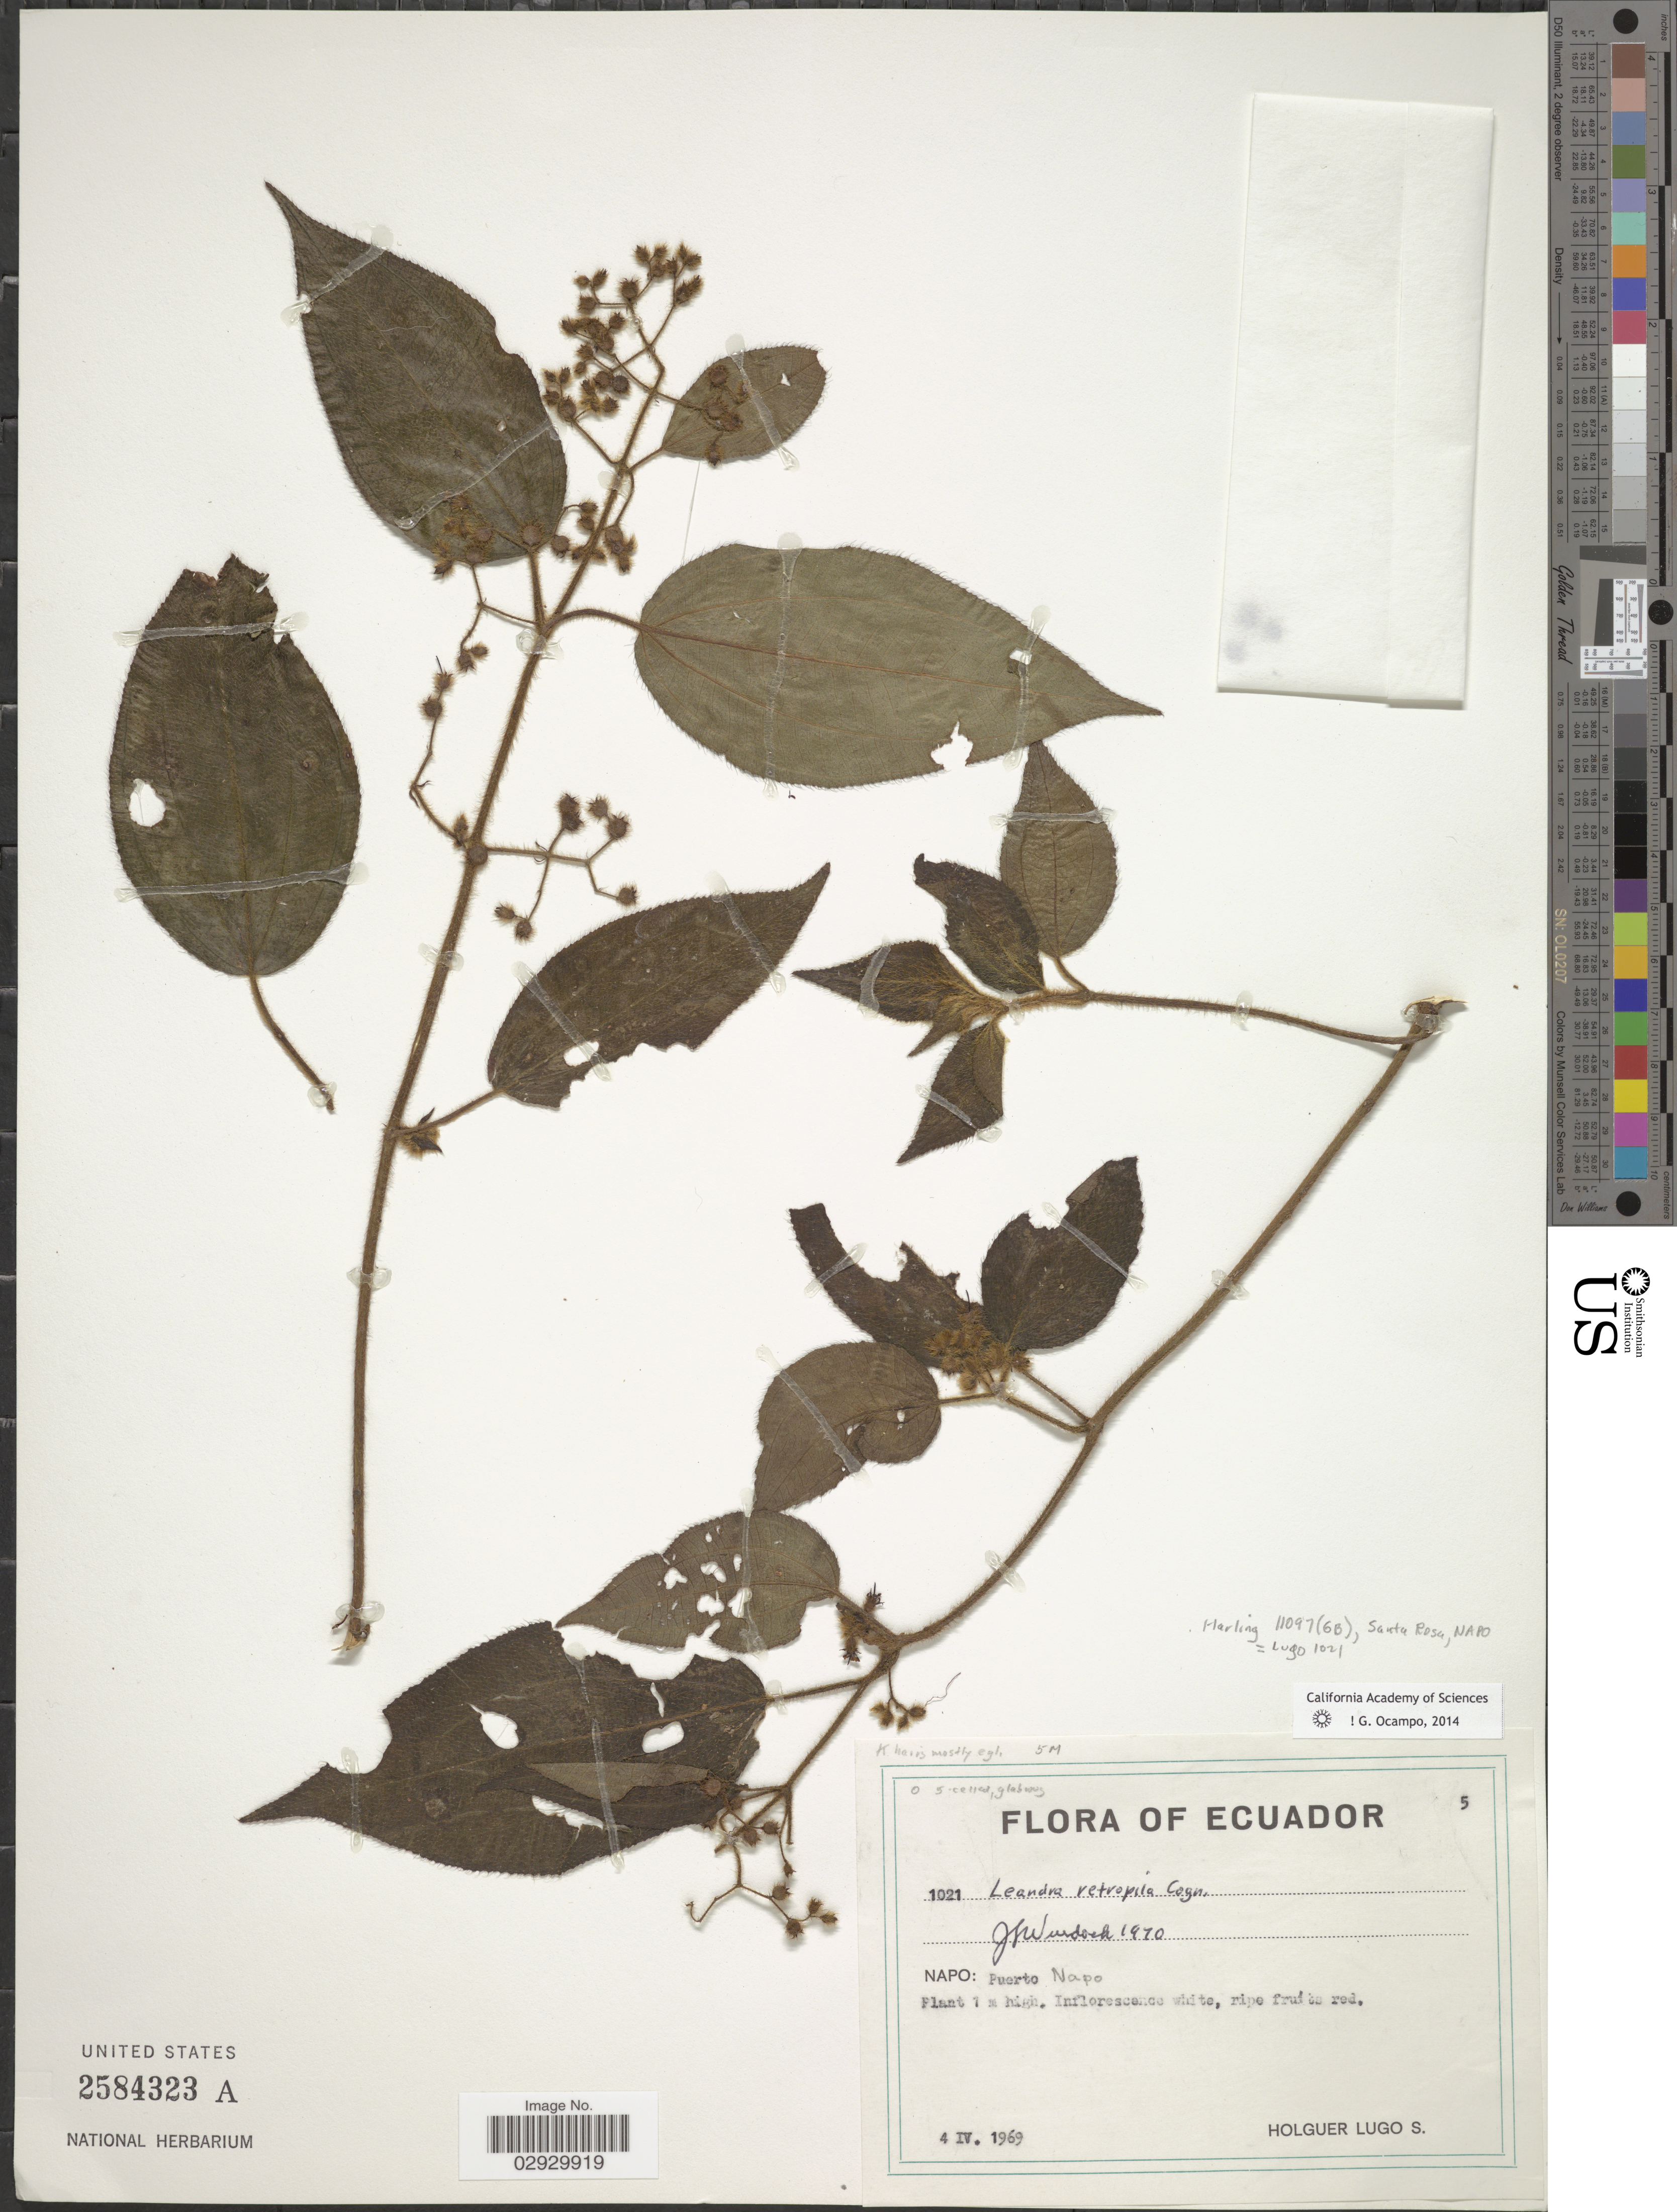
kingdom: Plantae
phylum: Tracheophyta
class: Magnoliopsida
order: Myrtales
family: Melastomataceae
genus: Leandra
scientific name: Leandra retropila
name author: Cogn.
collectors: H. Lugo S.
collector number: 1021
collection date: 1969-04-04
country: Ecuador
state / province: Napo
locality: Puerto Napo.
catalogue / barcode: US 2584323A